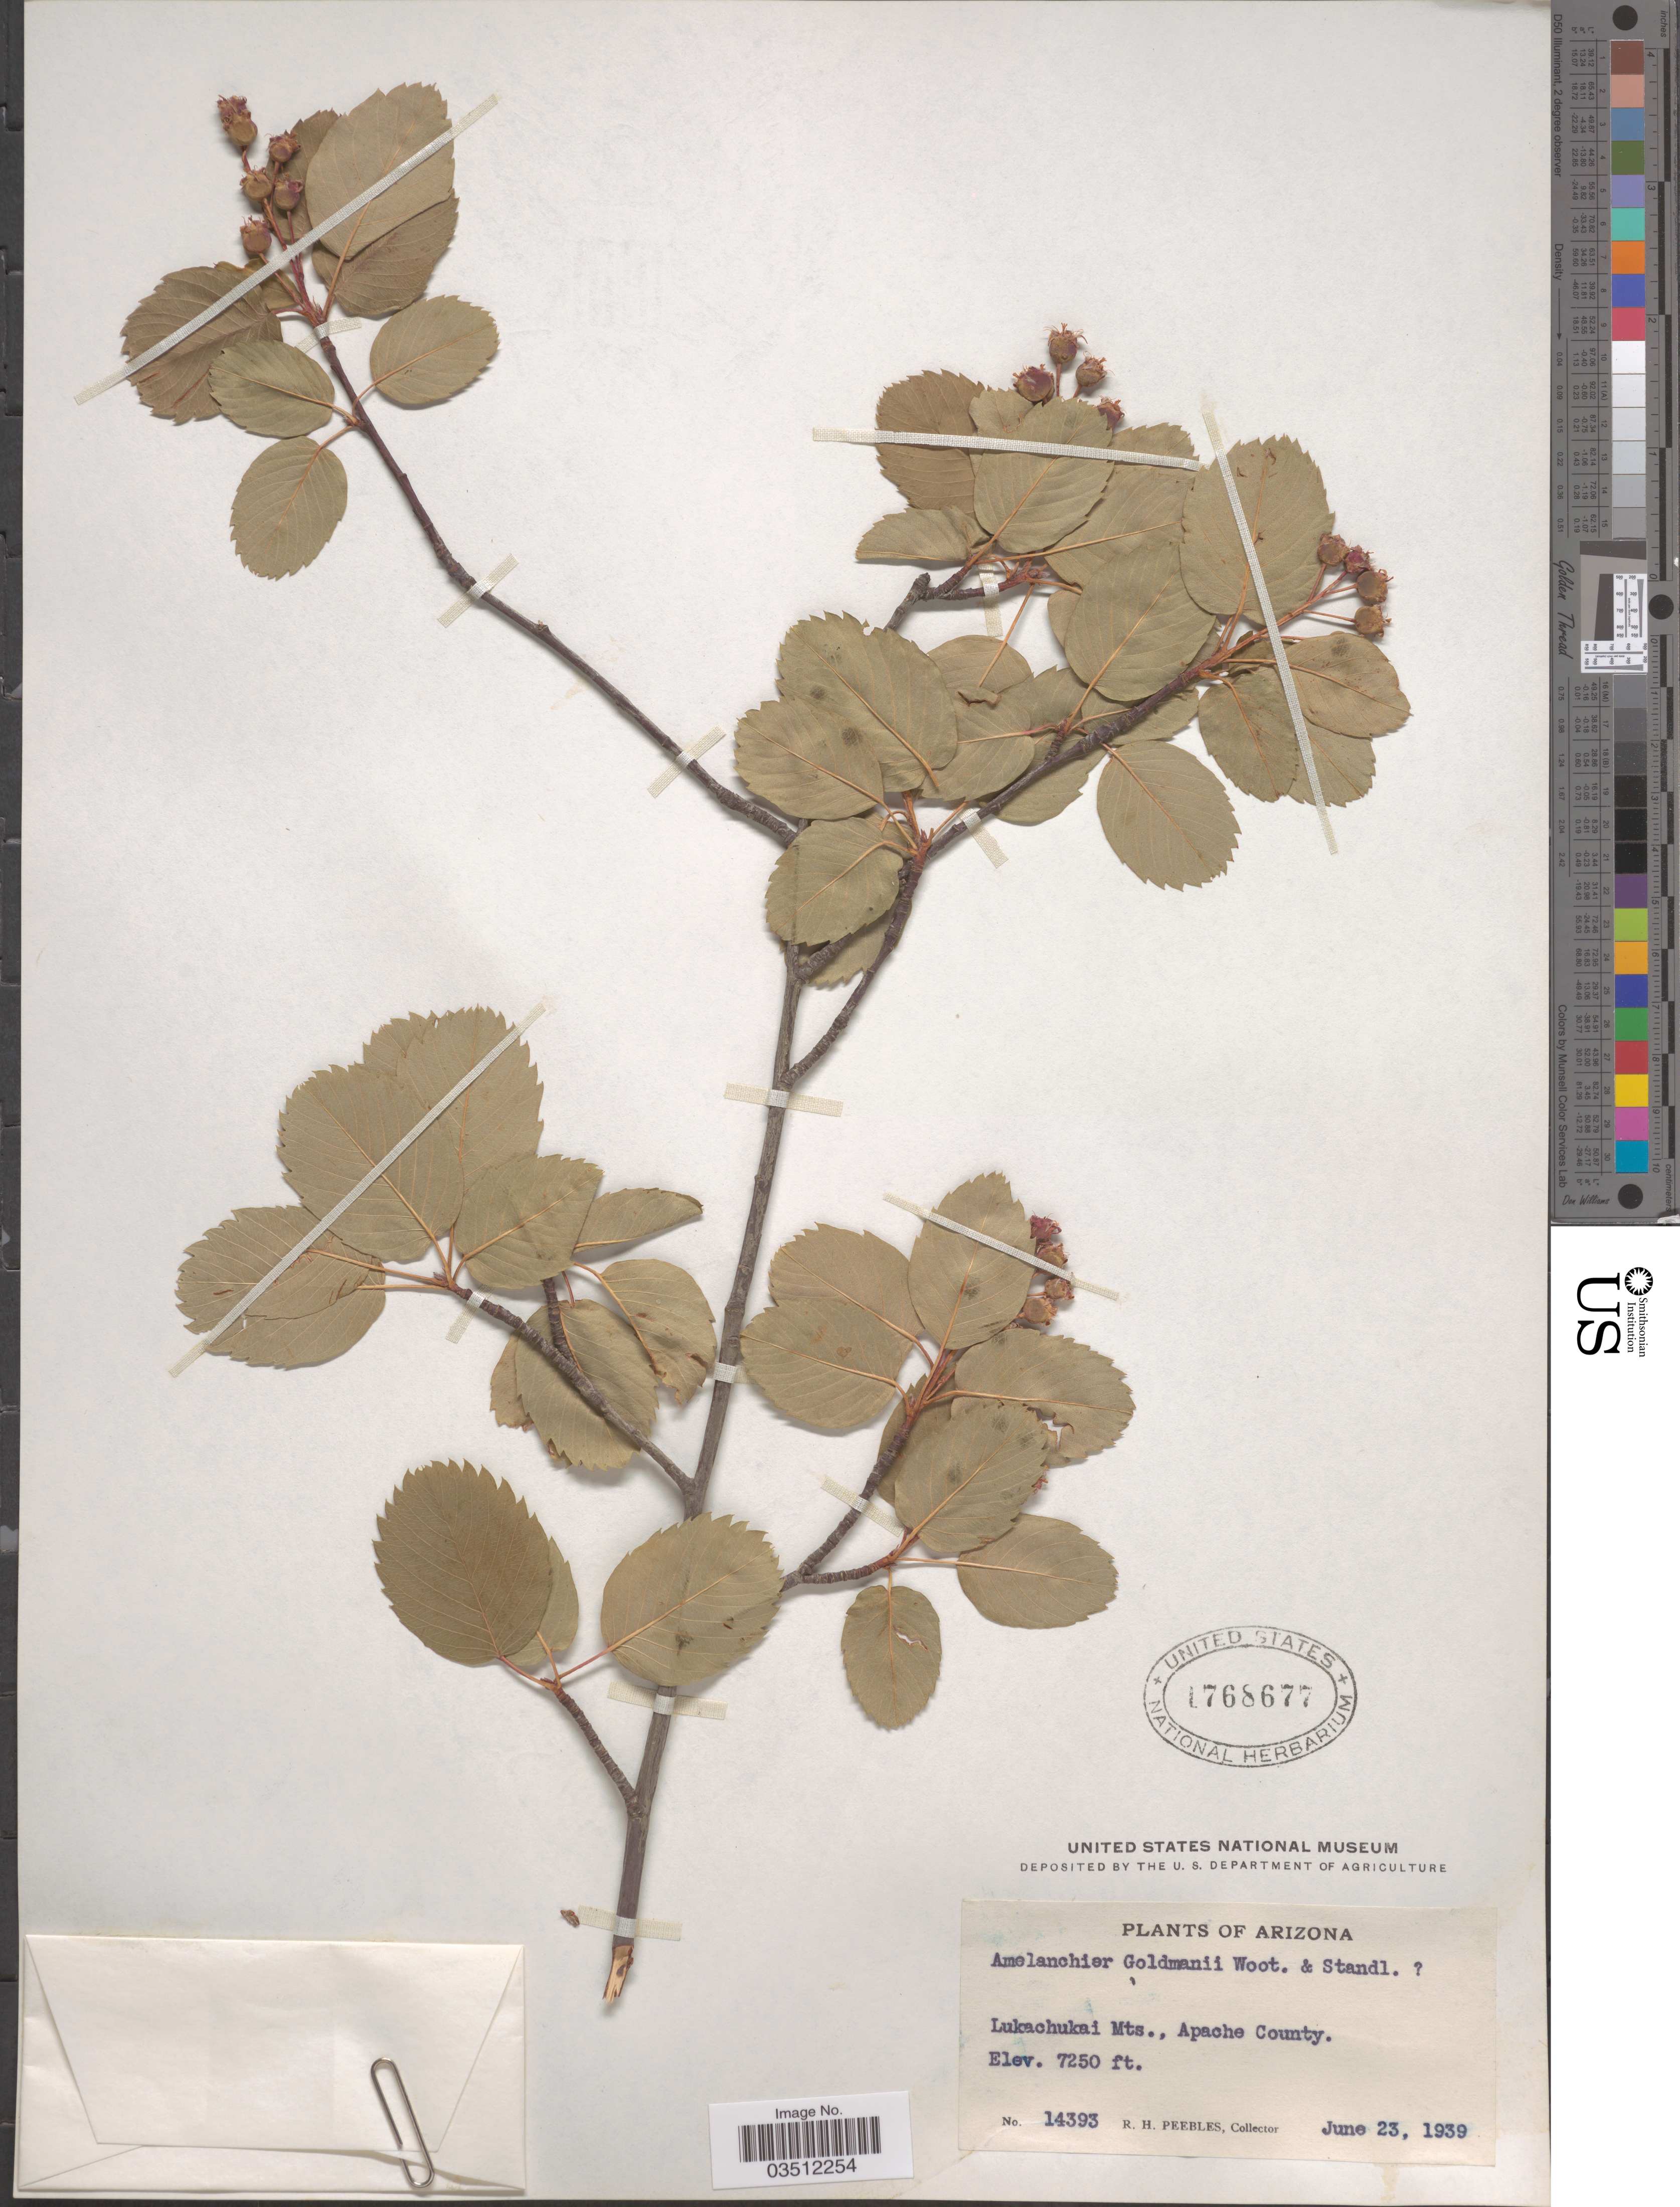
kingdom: Plantae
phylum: Tracheophyta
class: Magnoliopsida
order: Rosales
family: Rosaceae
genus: Amelanchier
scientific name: Amelanchier goldmanii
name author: Wooton & Standl.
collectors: R. H. Peebles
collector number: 14393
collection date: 1939-06-23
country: United States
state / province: Arizona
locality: Lukachukai Mts., Apache County.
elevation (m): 2210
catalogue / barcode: US 1768677